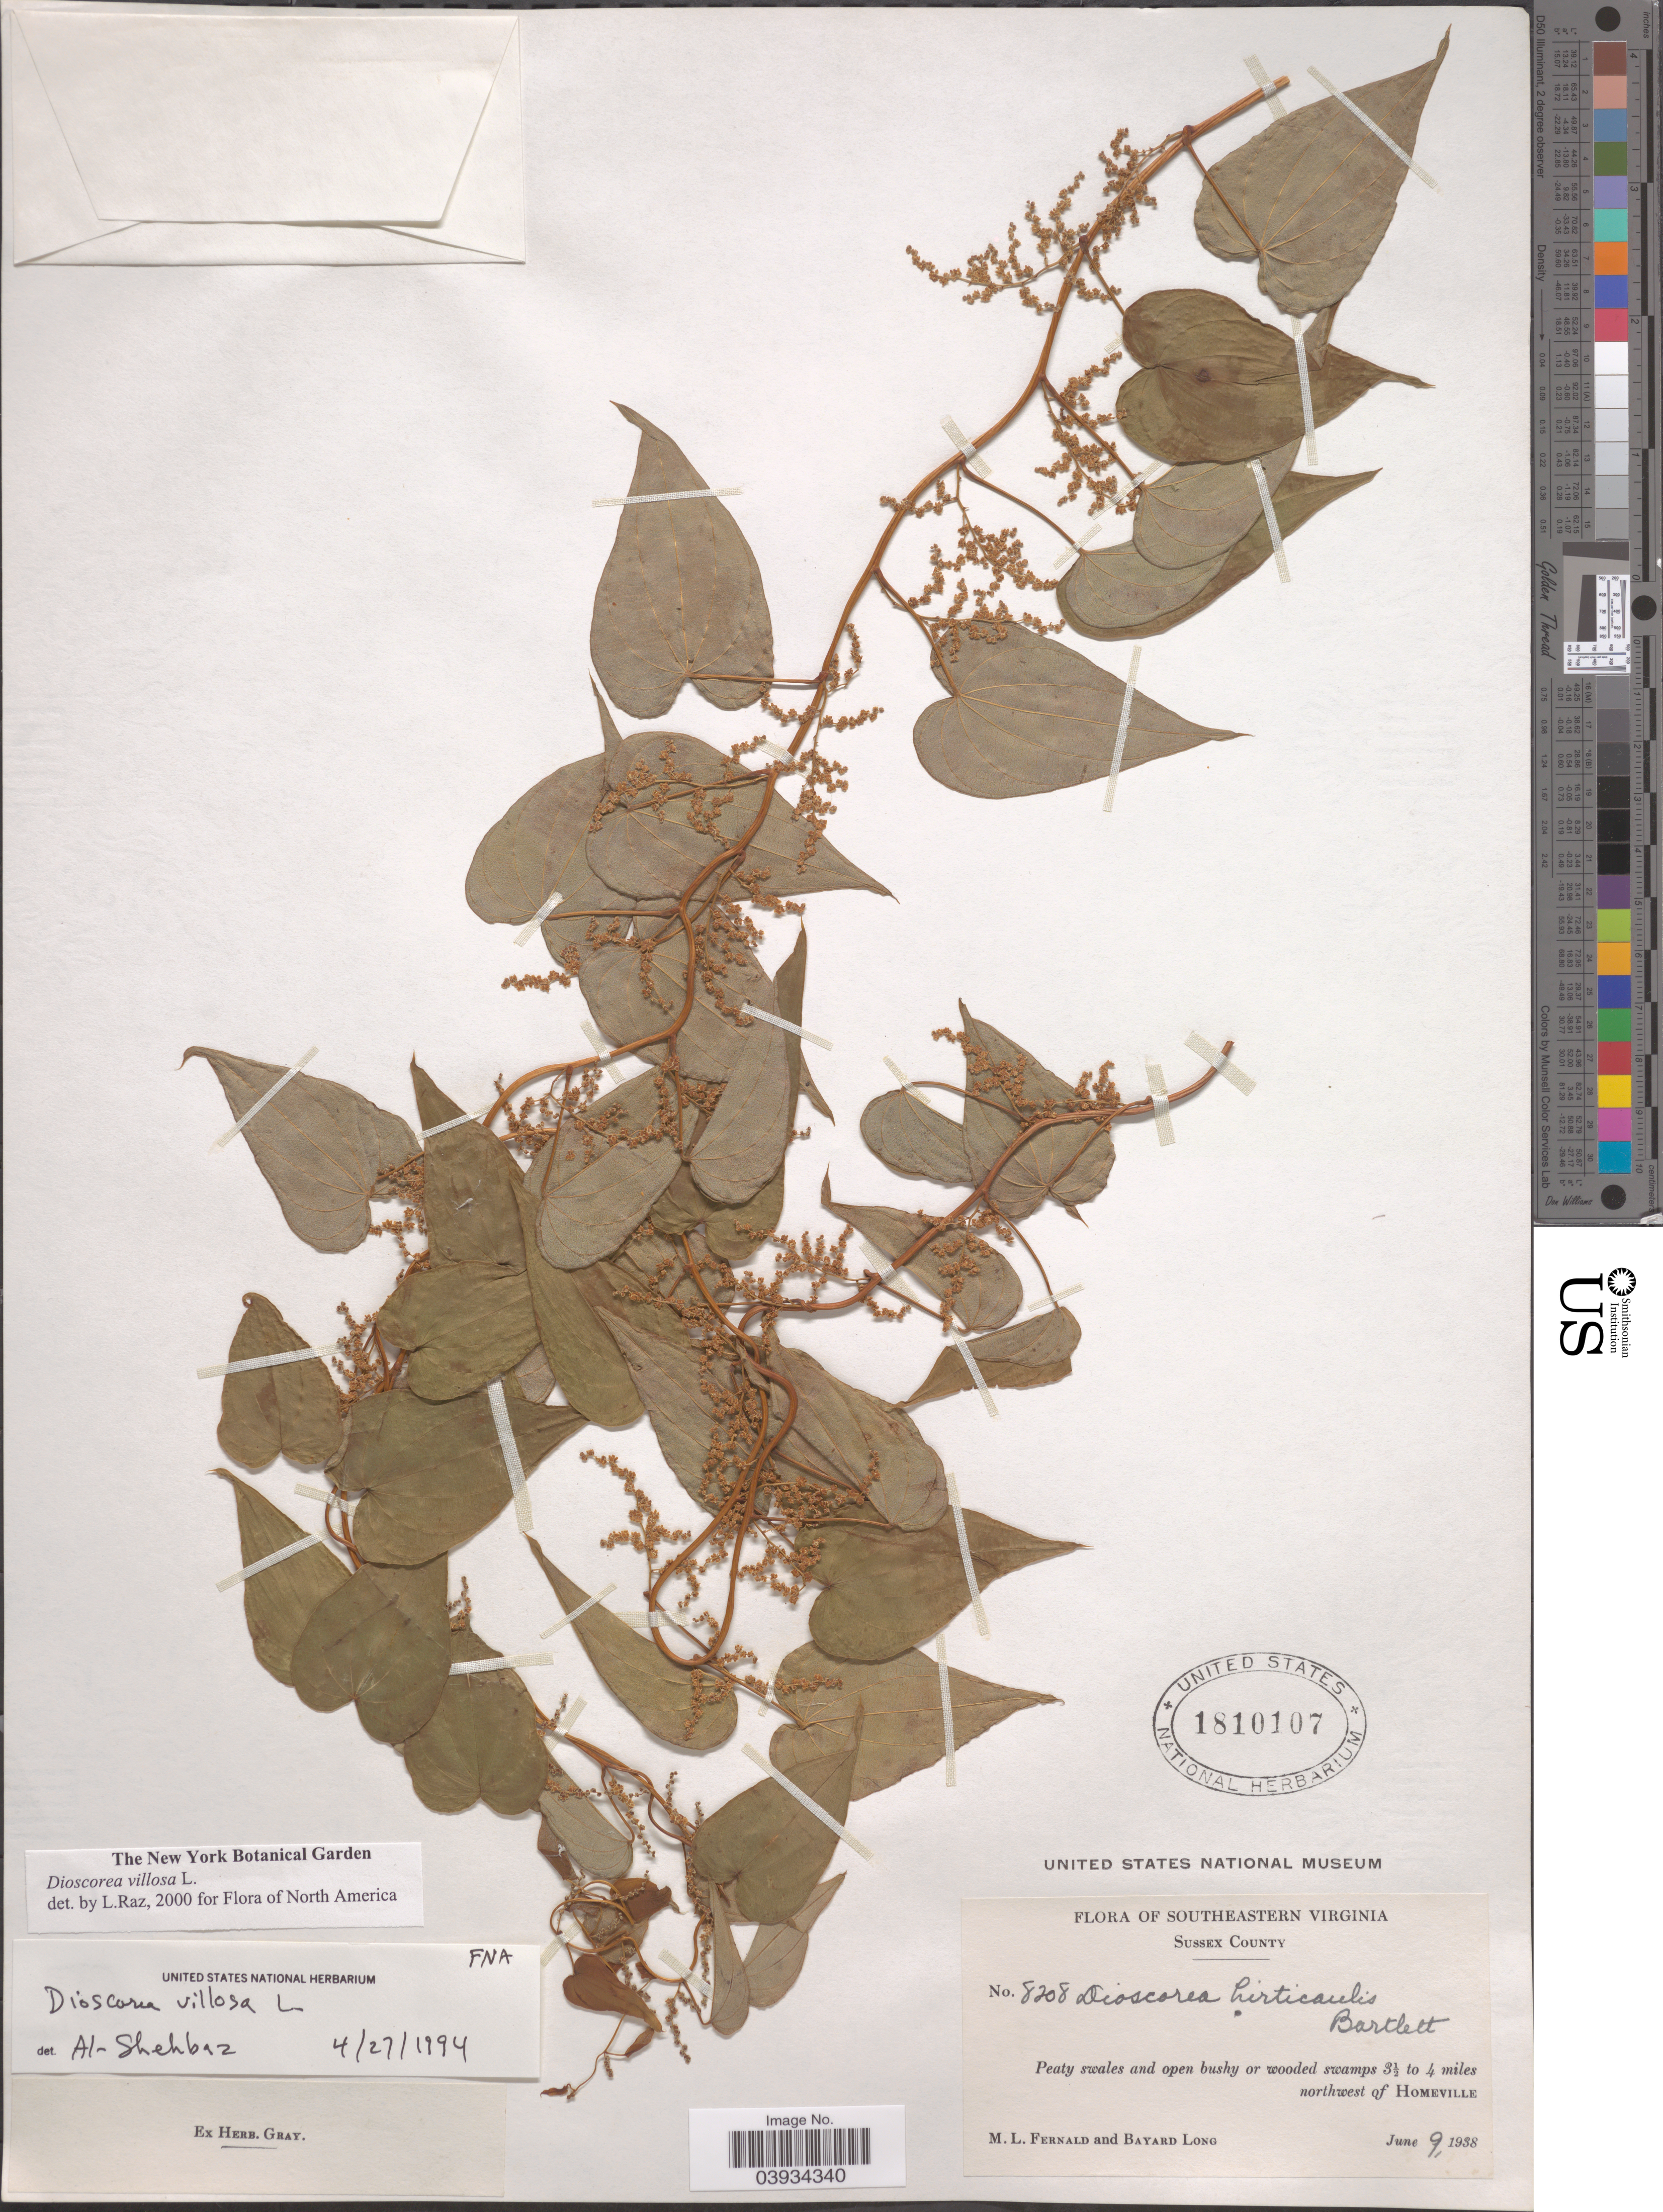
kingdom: Plantae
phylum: Tracheophyta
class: Liliopsida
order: Dioscoreales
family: Dioscoreaceae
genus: Dioscorea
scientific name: Dioscorea villosa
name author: L.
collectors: M. L. Fernald & B. Long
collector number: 8208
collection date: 1938-06-09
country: United States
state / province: Virginia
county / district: Sussex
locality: Southeastern Virginia. Sussex County. 3½ to 4 miles northwest of Homeville.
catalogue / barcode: US 1810107